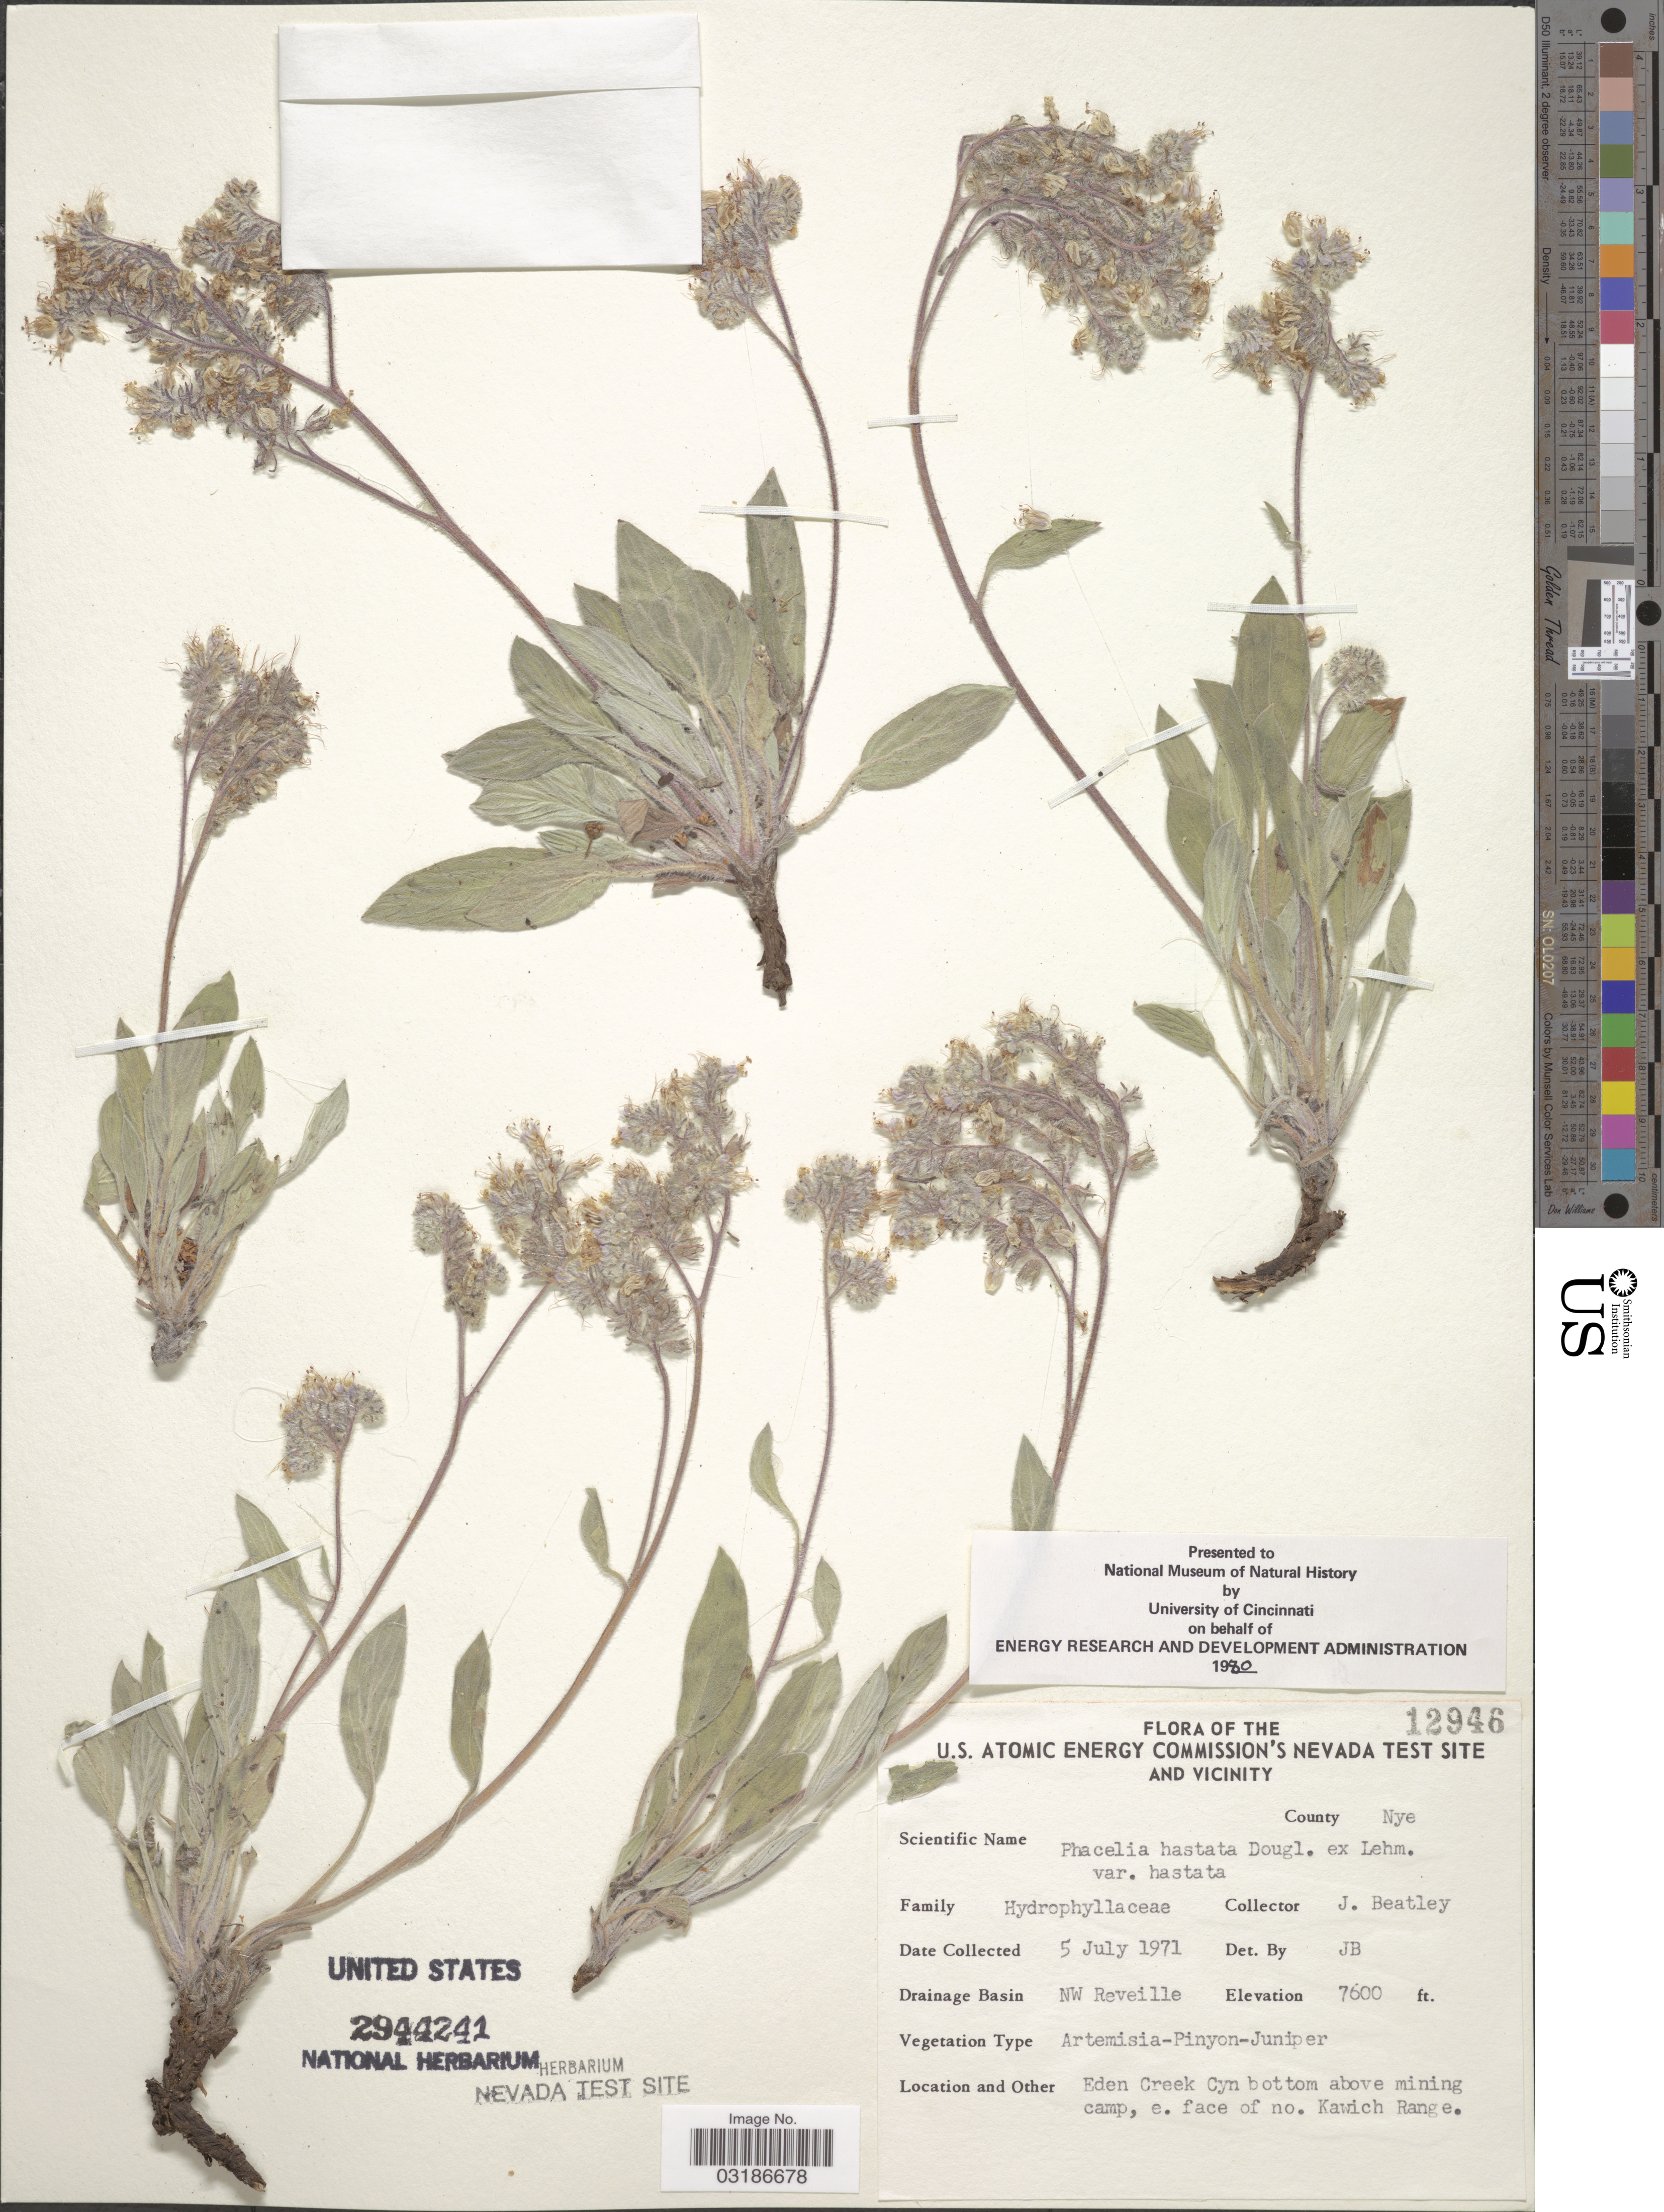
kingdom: Plantae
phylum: Tracheophyta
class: Magnoliopsida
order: Boraginales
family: Hydrophyllaceae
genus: Phacelia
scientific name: Phacelia hastata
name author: Douglas ex Lehm.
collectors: J. C. Beatley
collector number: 12946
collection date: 1971-07-05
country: United States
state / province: Nevada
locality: U.S. Atomic Energy Commission's Nevada Test Site and Vicinity. County Nye. Drainage Basin NW Reveille. Eden Creek Cyn bottom above mining camp, e. face of no. Kawich Range.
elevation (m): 2316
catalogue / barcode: US 2944241